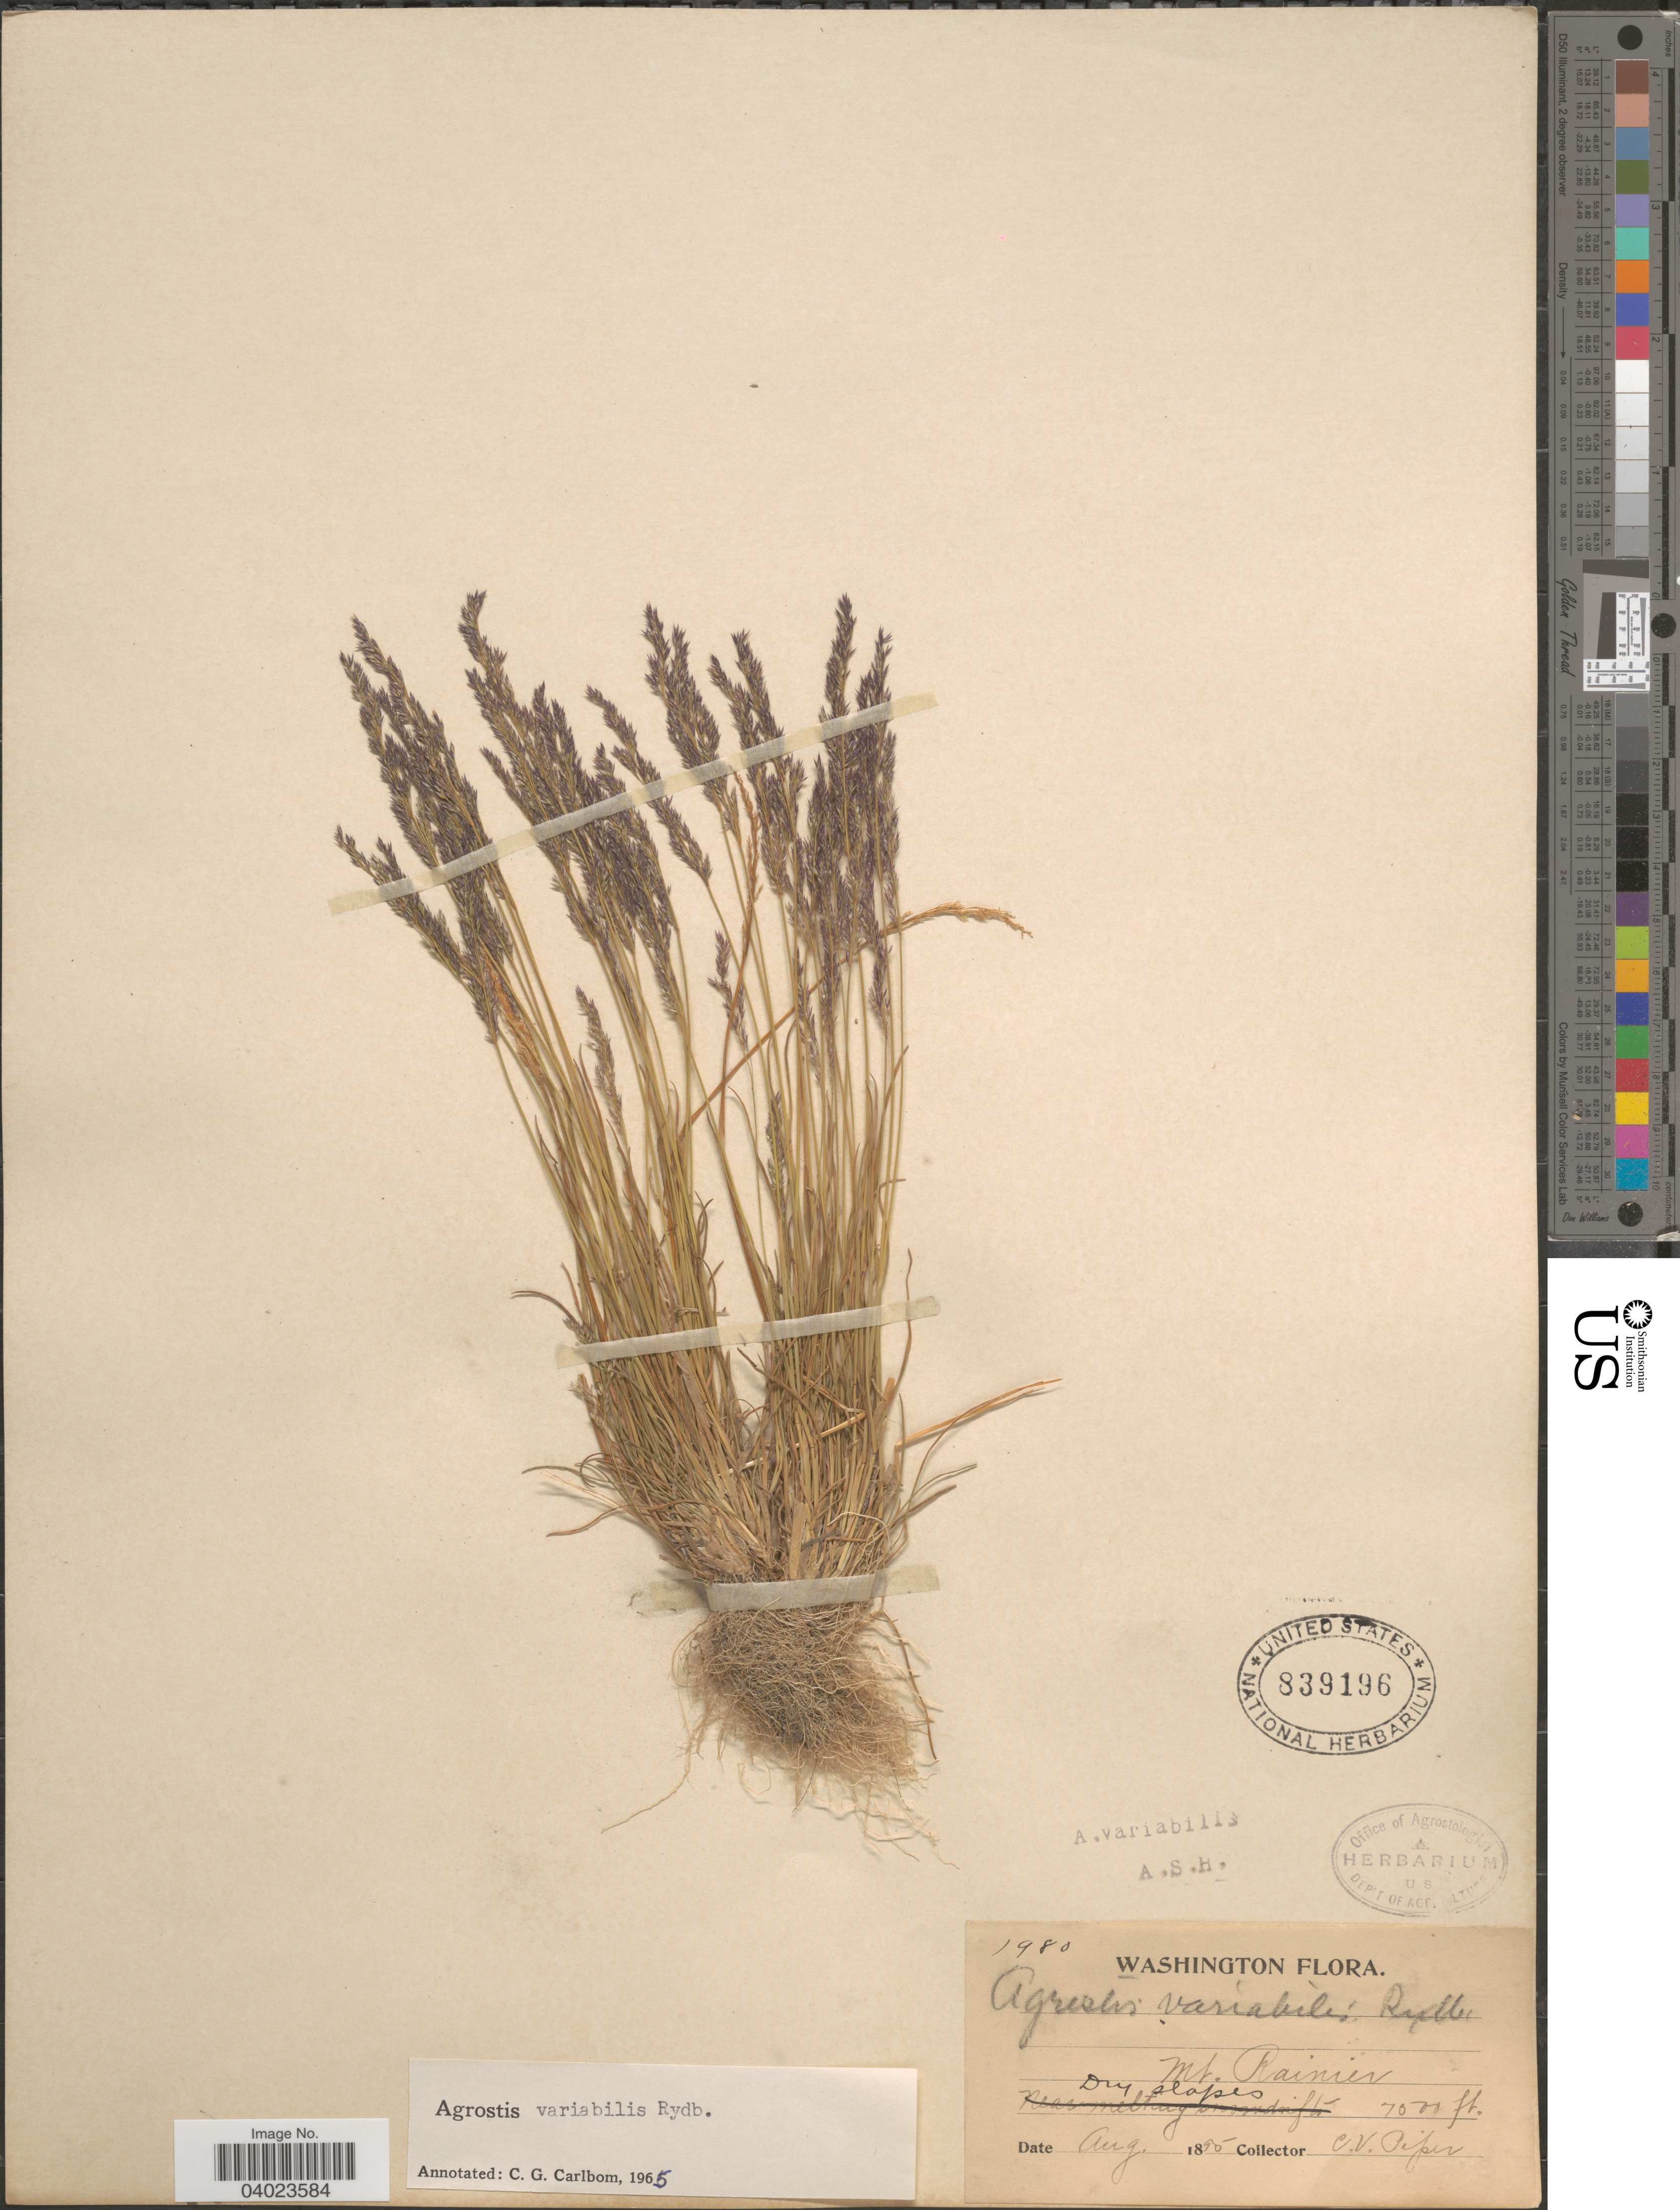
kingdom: Plantae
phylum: Tracheophyta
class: Liliopsida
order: Poales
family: Poaceae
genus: Agrostis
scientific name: Agrostis variabilis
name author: Rydb.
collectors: C. V. Piper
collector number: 1980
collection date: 1895-08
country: United States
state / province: Washington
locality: Mt. Rainier.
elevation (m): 2286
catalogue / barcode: US 839196